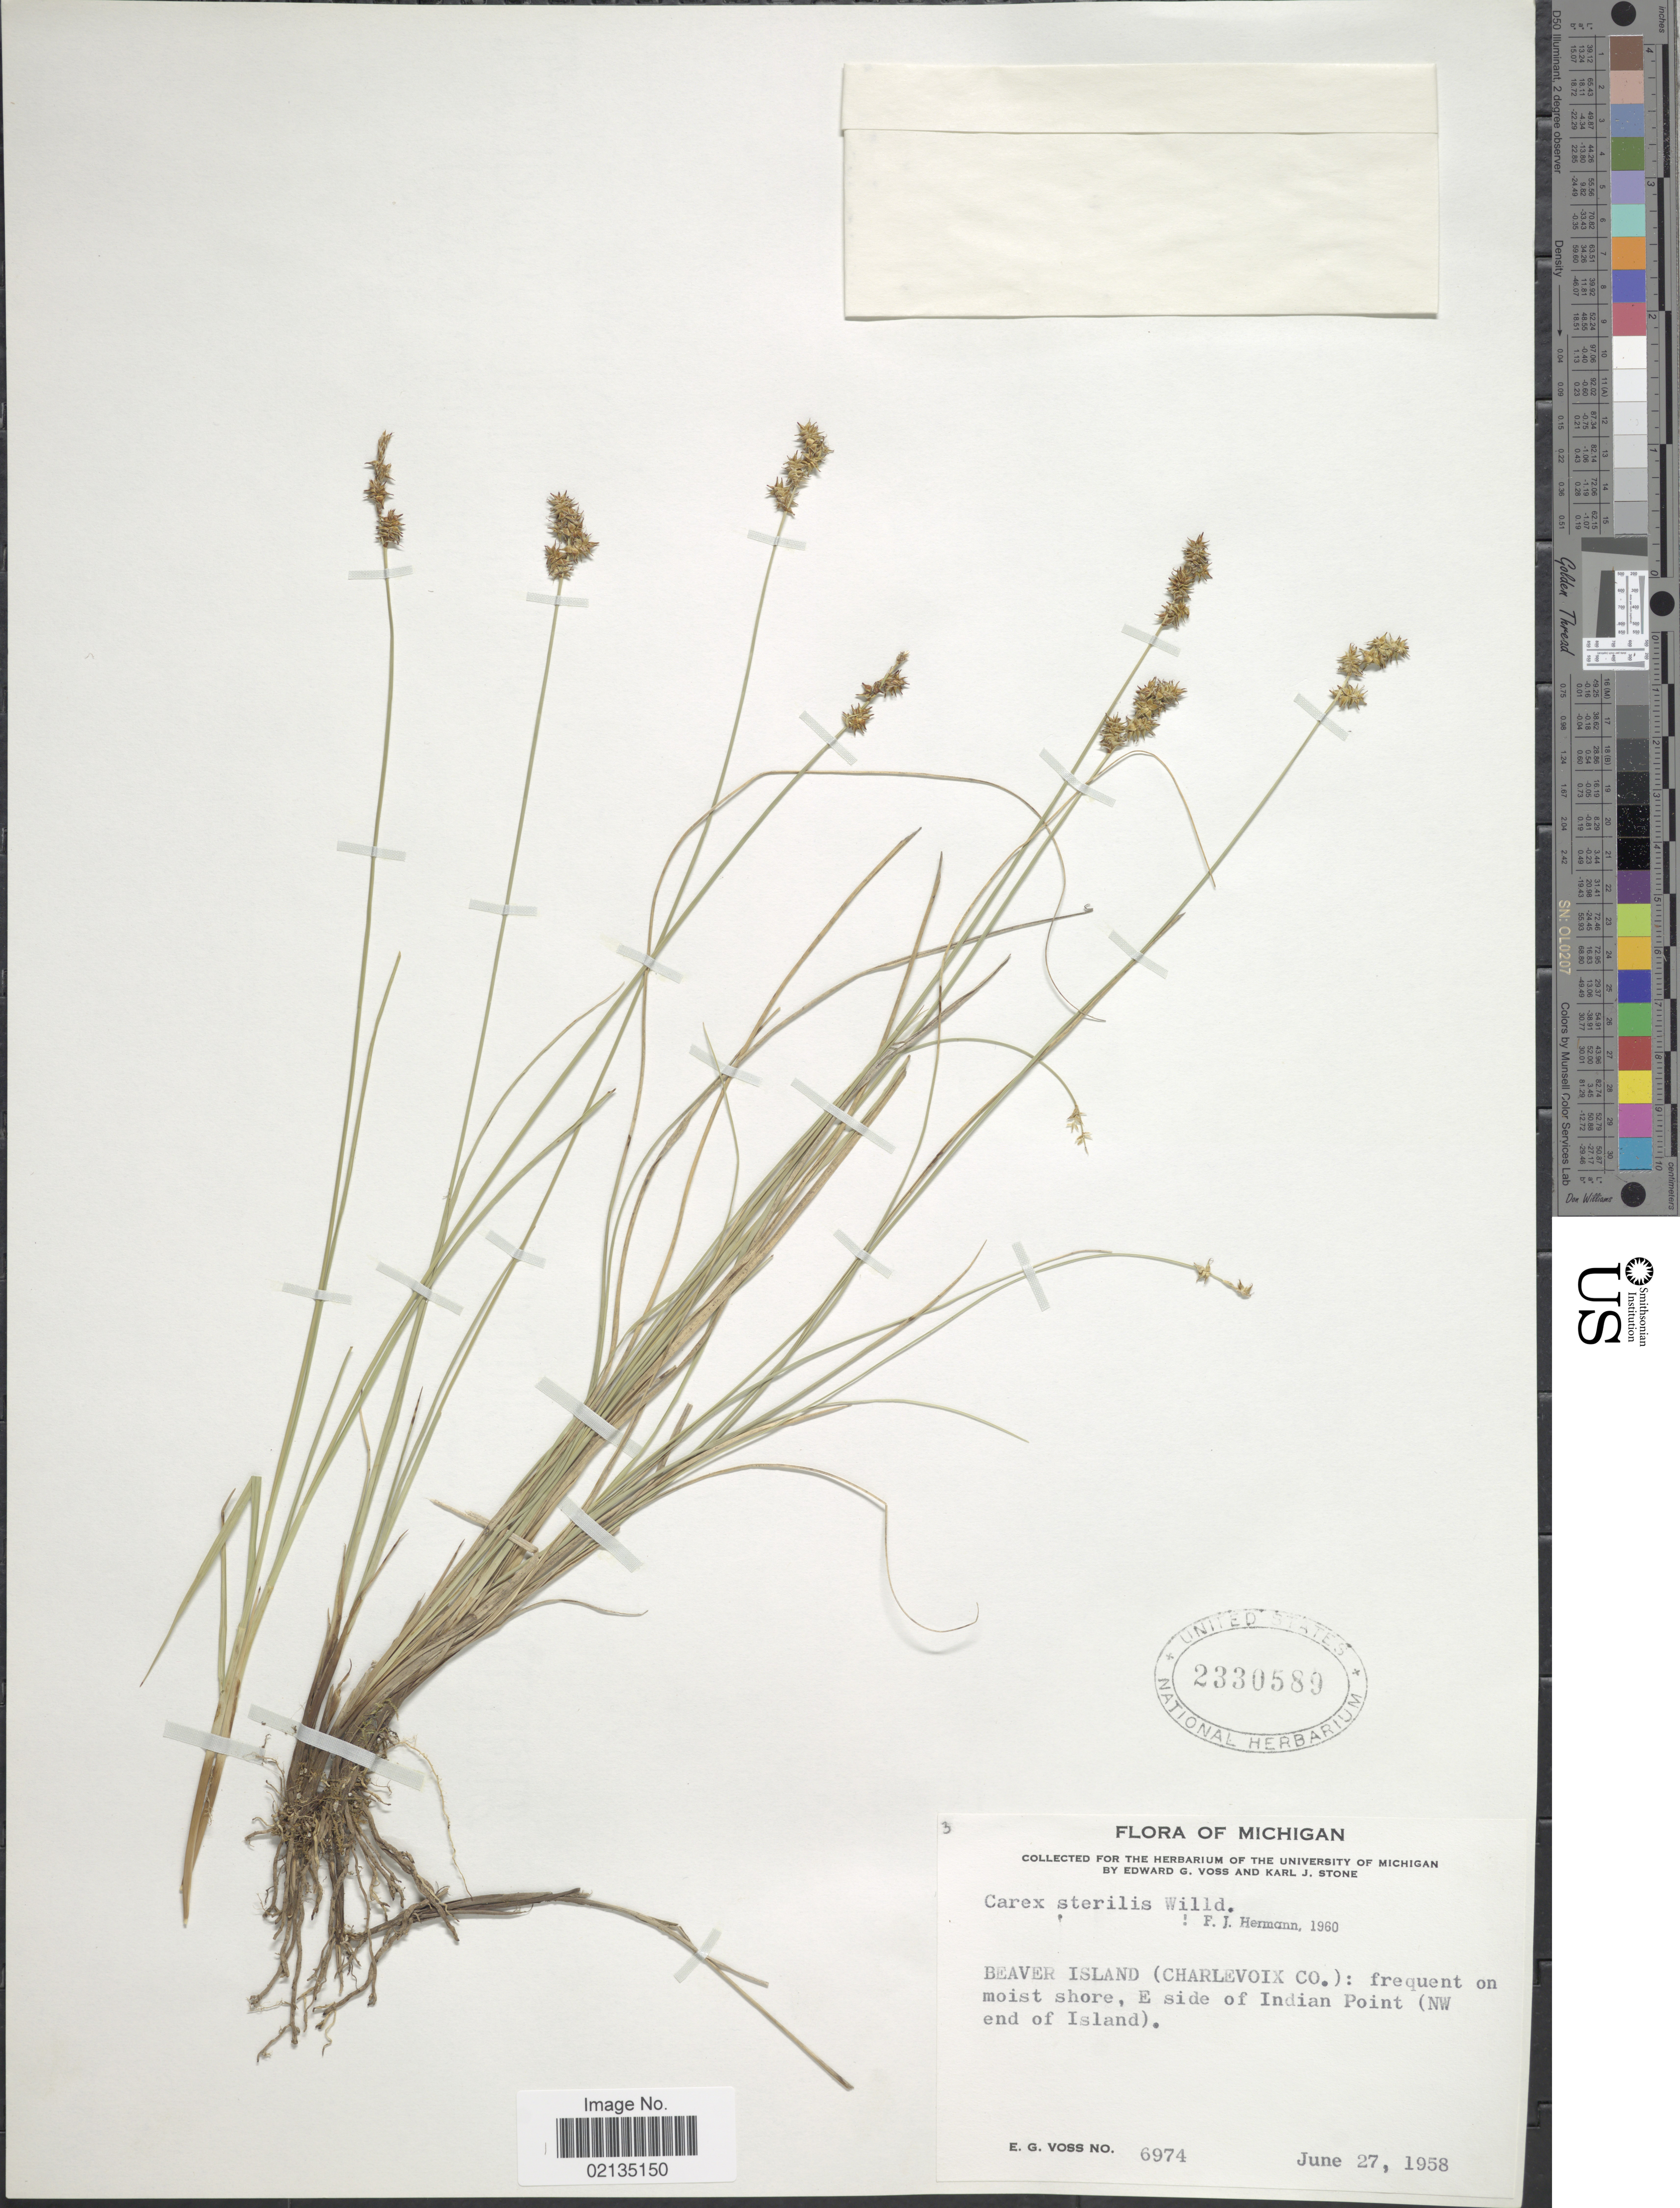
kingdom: Plantae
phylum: Tracheophyta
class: Liliopsida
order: Poales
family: Cyperaceae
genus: Carex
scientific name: Carex sterilis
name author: Willd.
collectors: E. G. Voss & K. J. Stone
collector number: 6974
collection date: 1958-06-27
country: United States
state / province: Michigan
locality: Beaver Island, Beaver Island ( Charlevoix Co.): on moist shore, E. side of Indian Point (NW end of Island).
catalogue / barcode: US 2330589